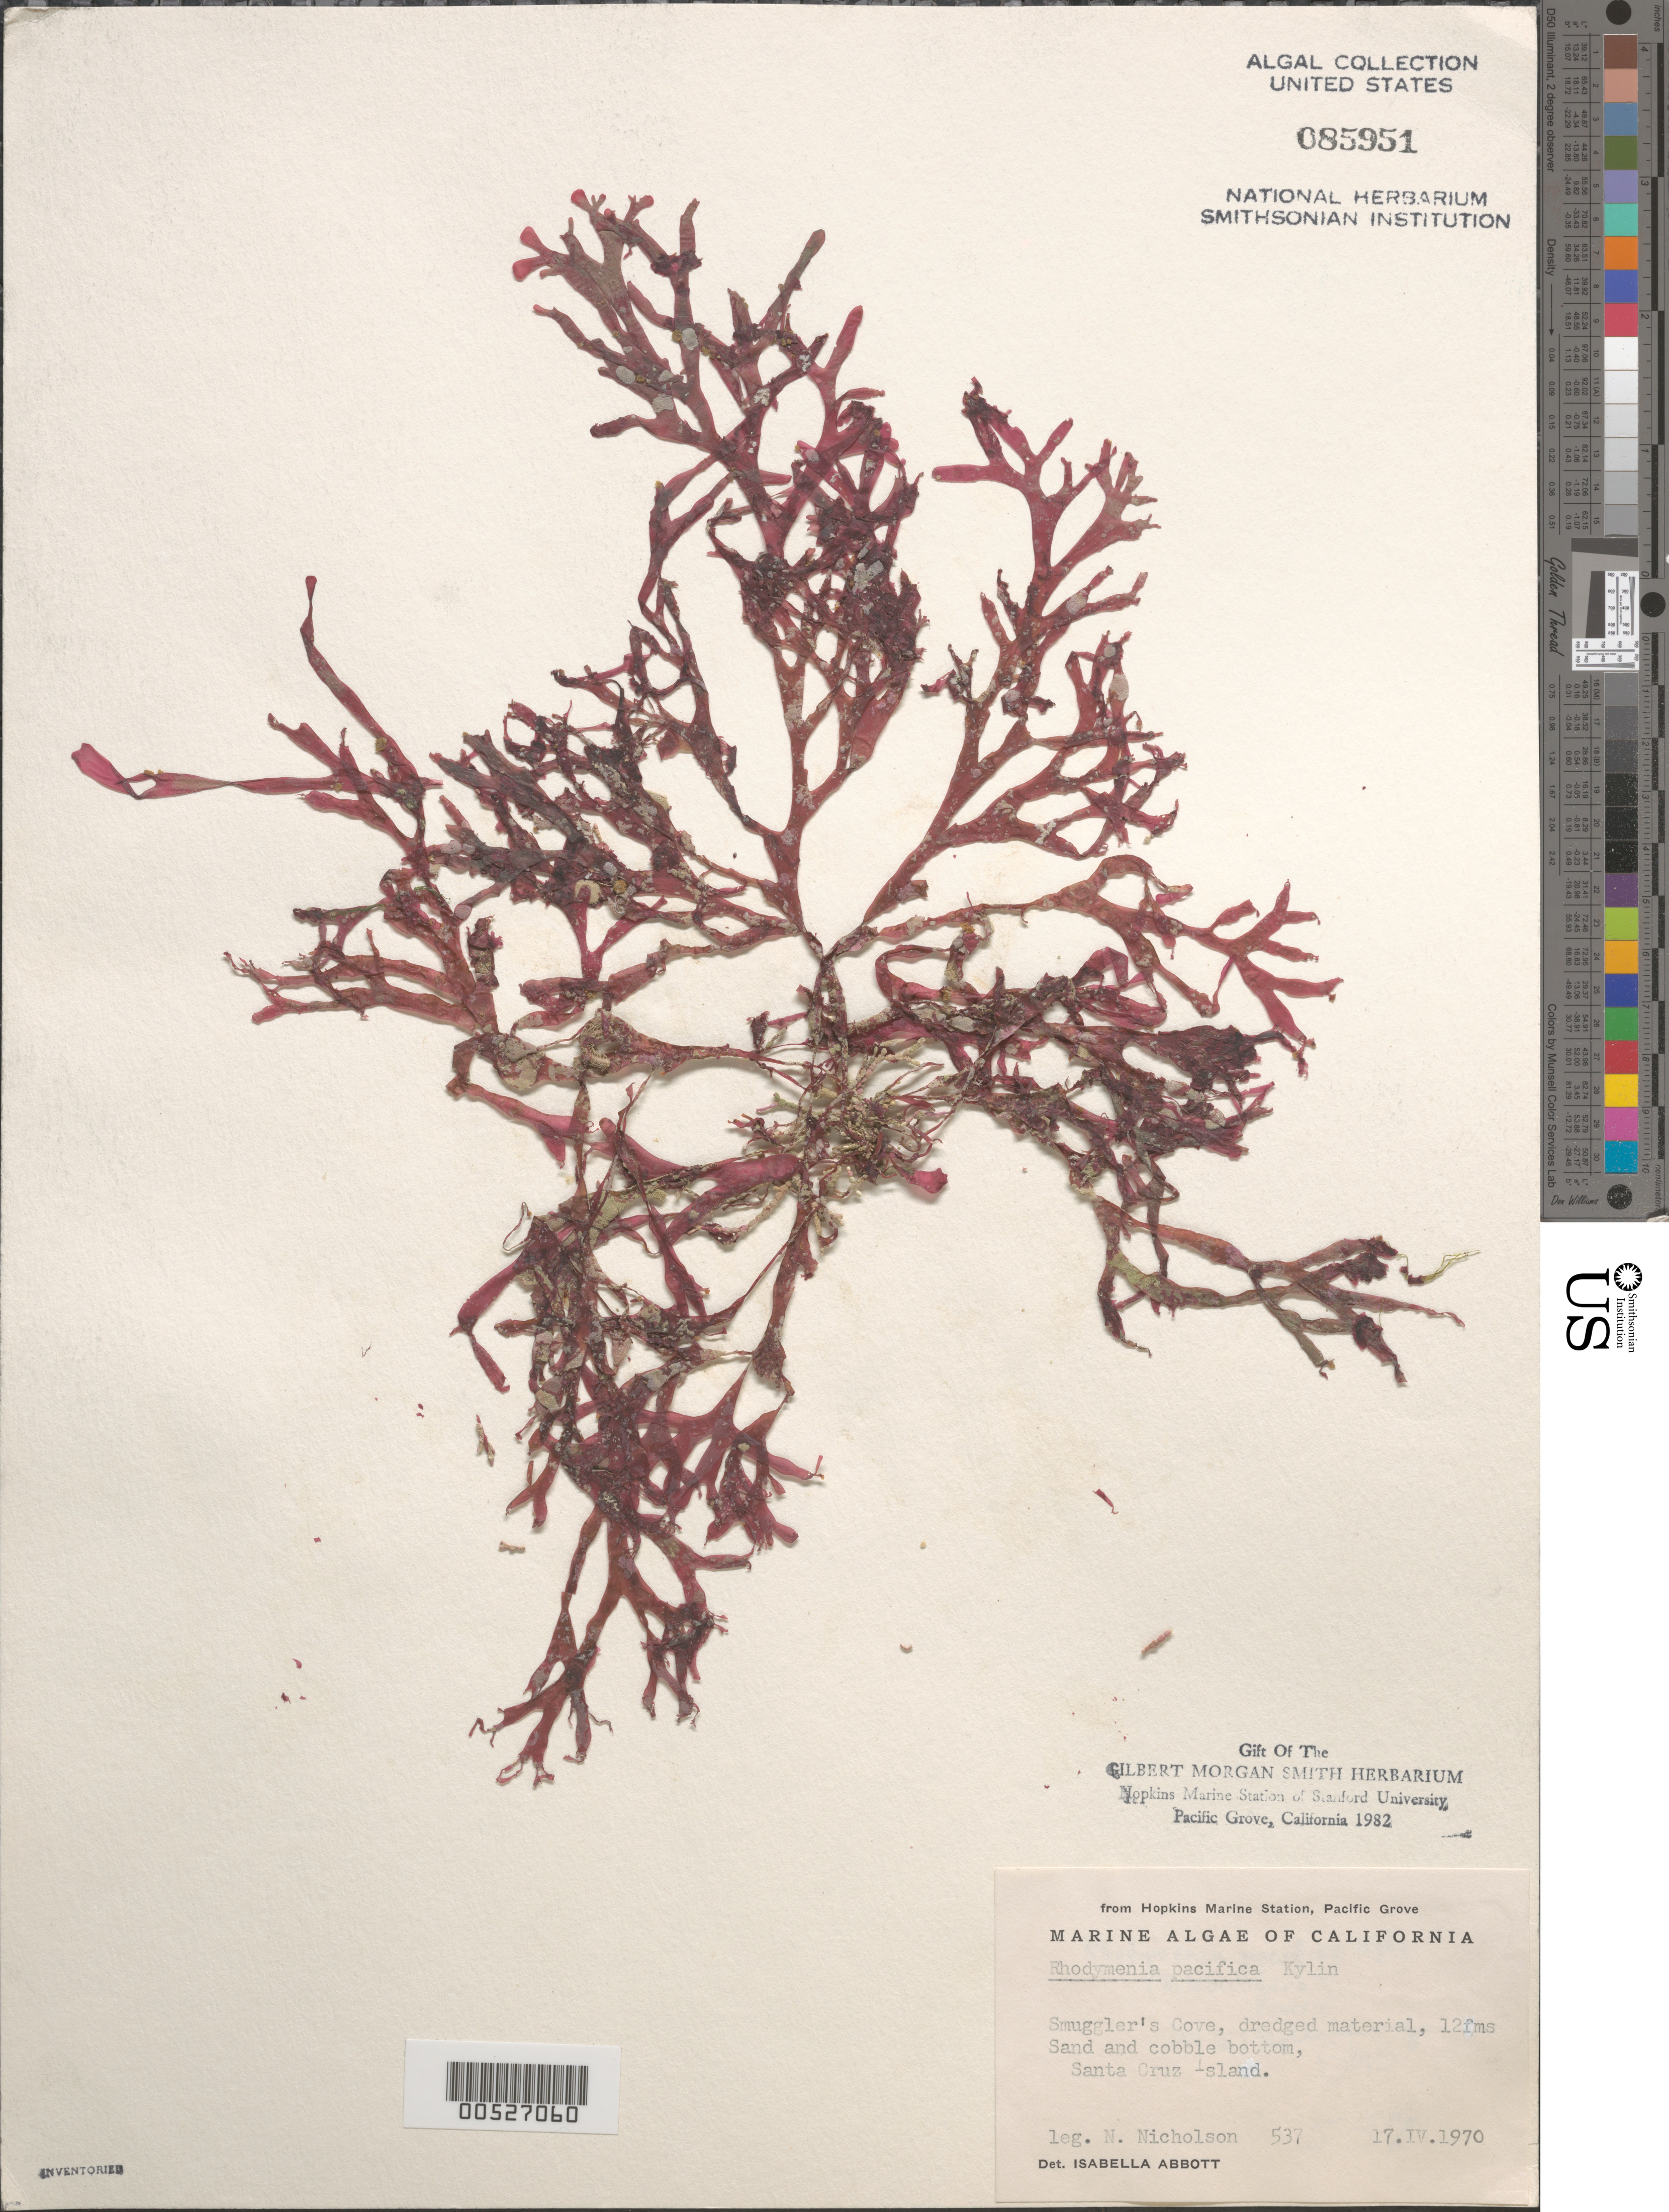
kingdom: Plantae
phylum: Rhodophyta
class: Florideophyceae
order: Rhodymeniales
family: Rhodymeniaceae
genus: Rhodymenia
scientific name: Rhodymenia pacifica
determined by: Abbott, Isabella A.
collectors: N. Nicholson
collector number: Nln 537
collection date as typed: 17 Apr 1970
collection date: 1970-04-17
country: United States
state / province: California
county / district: Santa Barbara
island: Santa Cruz Island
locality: Smuggler's Cove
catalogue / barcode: US 85951